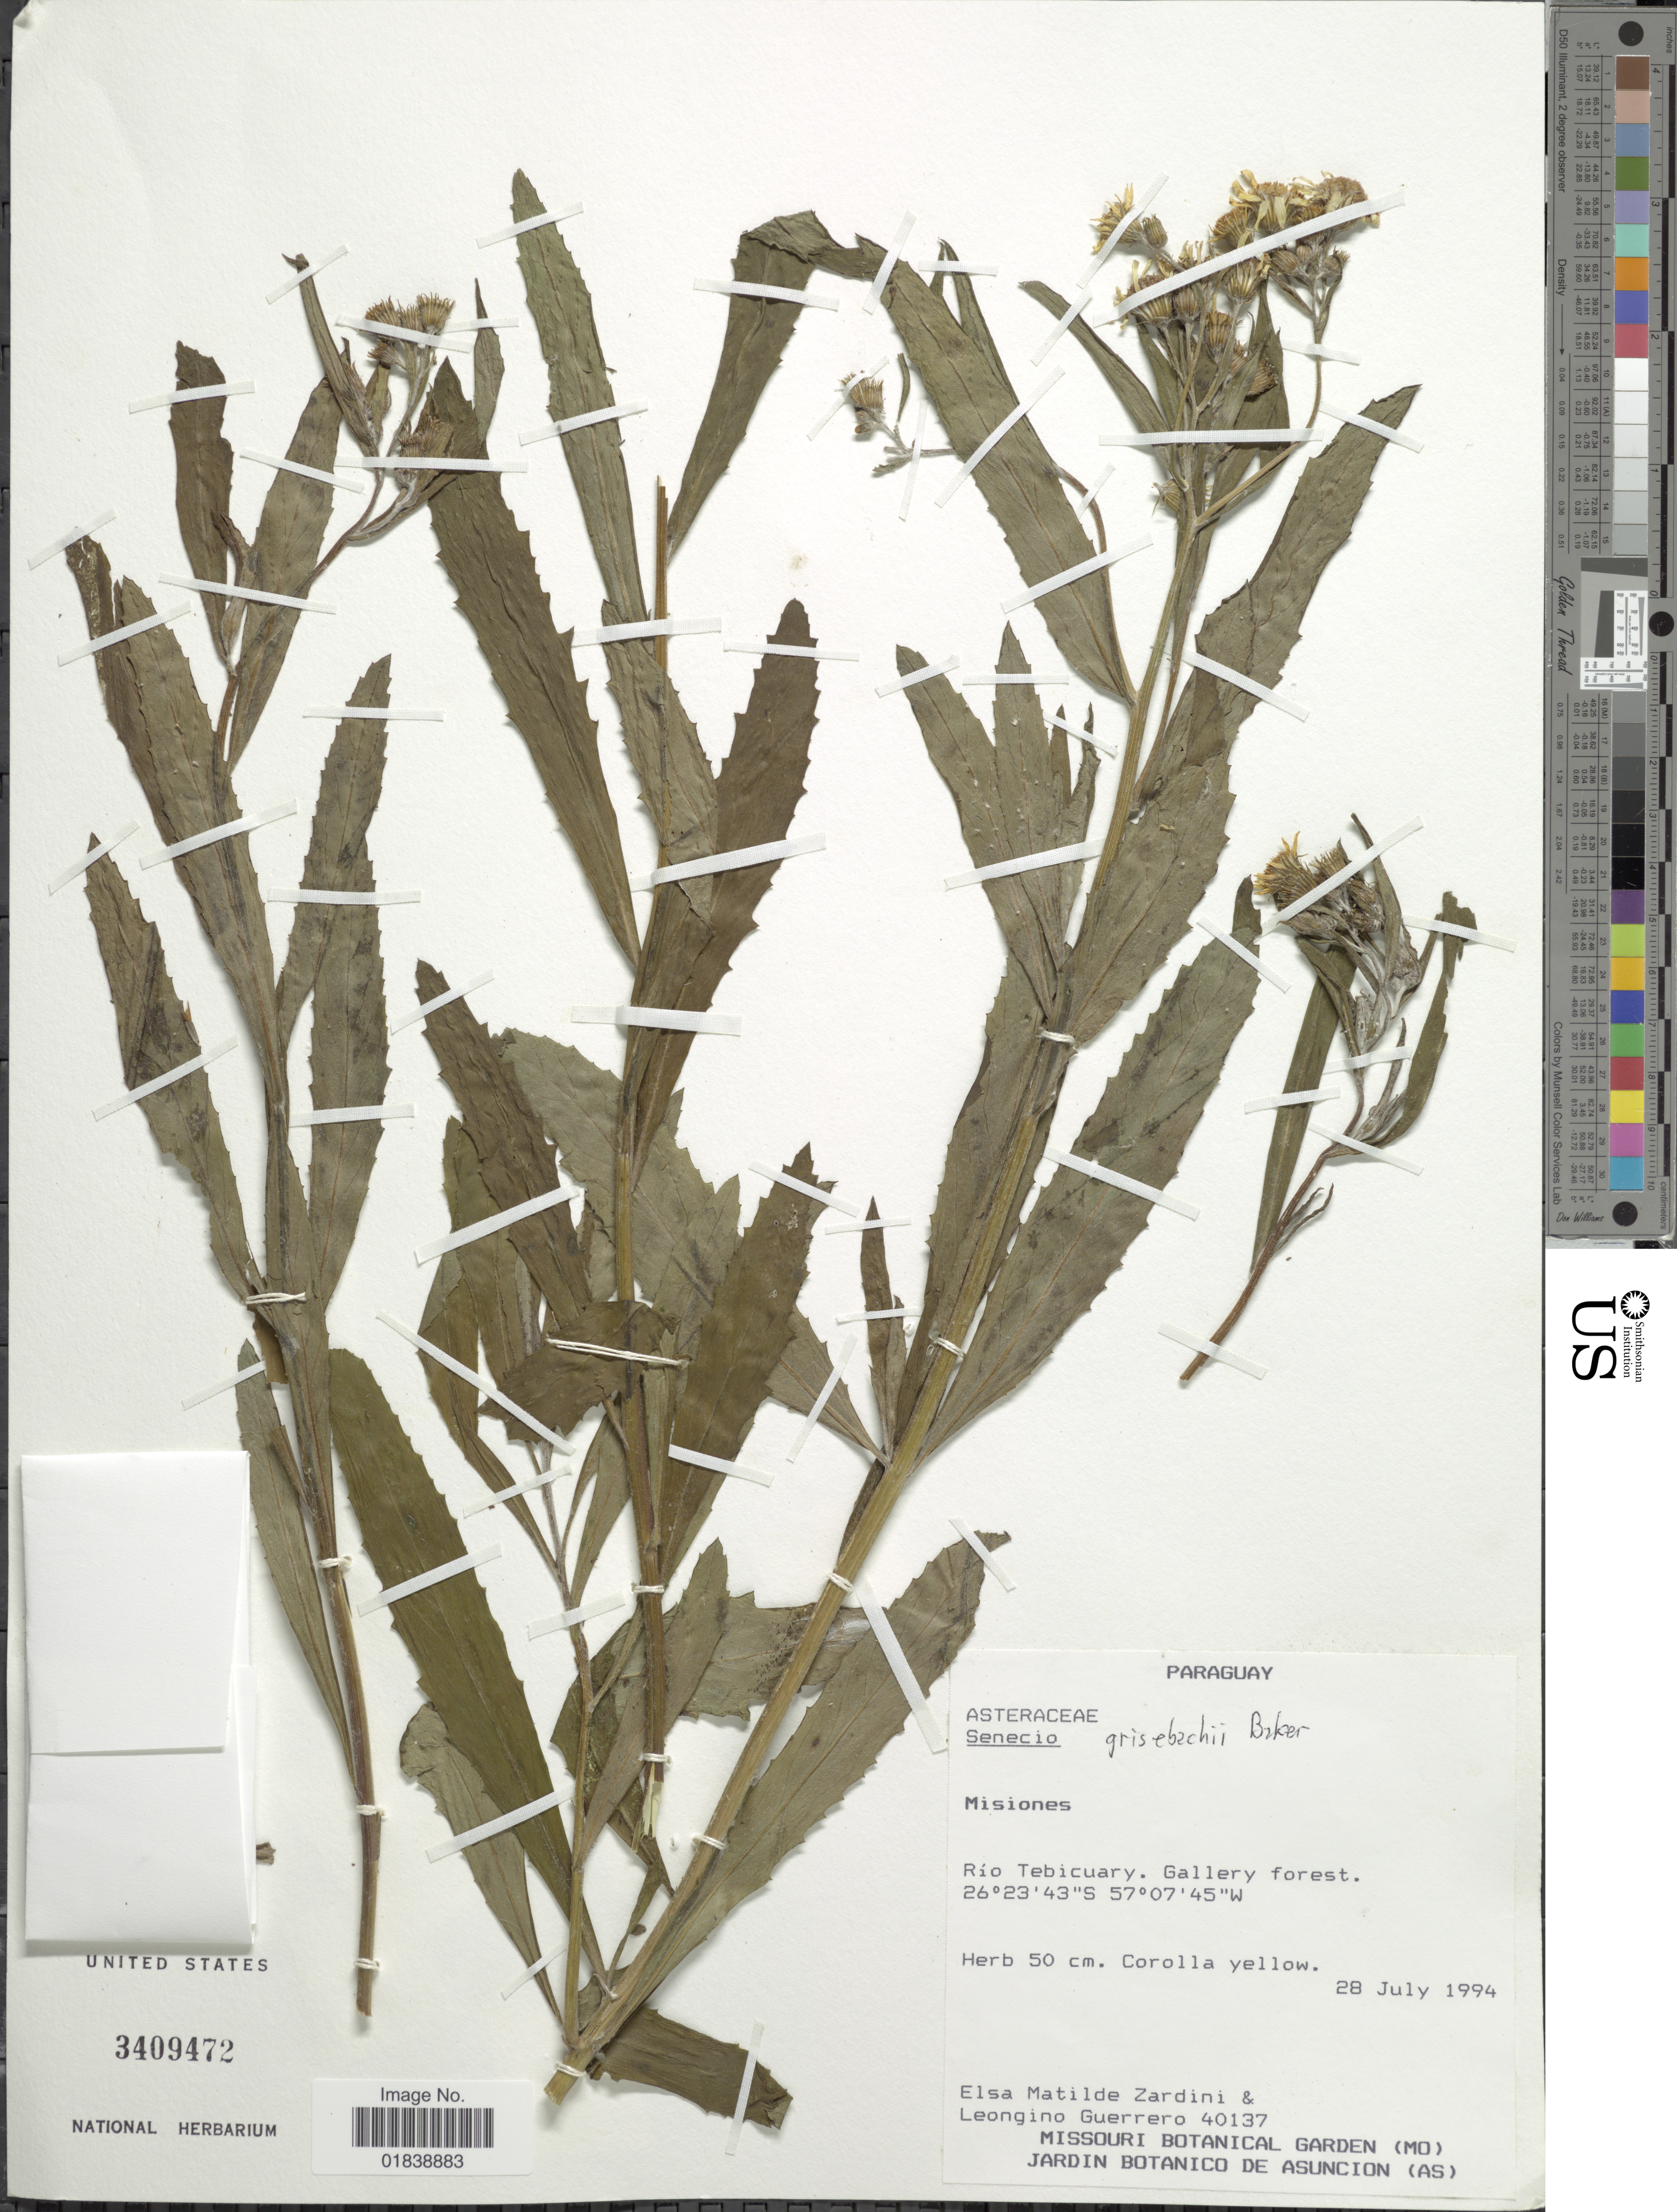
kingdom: Plantae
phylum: Tracheophyta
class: Magnoliopsida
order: Asterales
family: Asteraceae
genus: Senecio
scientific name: Senecio grisebachii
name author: Baker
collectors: E. M. Zardini & L. Guerrero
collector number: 40137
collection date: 1994-07-28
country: Paraguay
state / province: Misiones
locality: Rio Tebicuary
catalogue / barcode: US 3409472